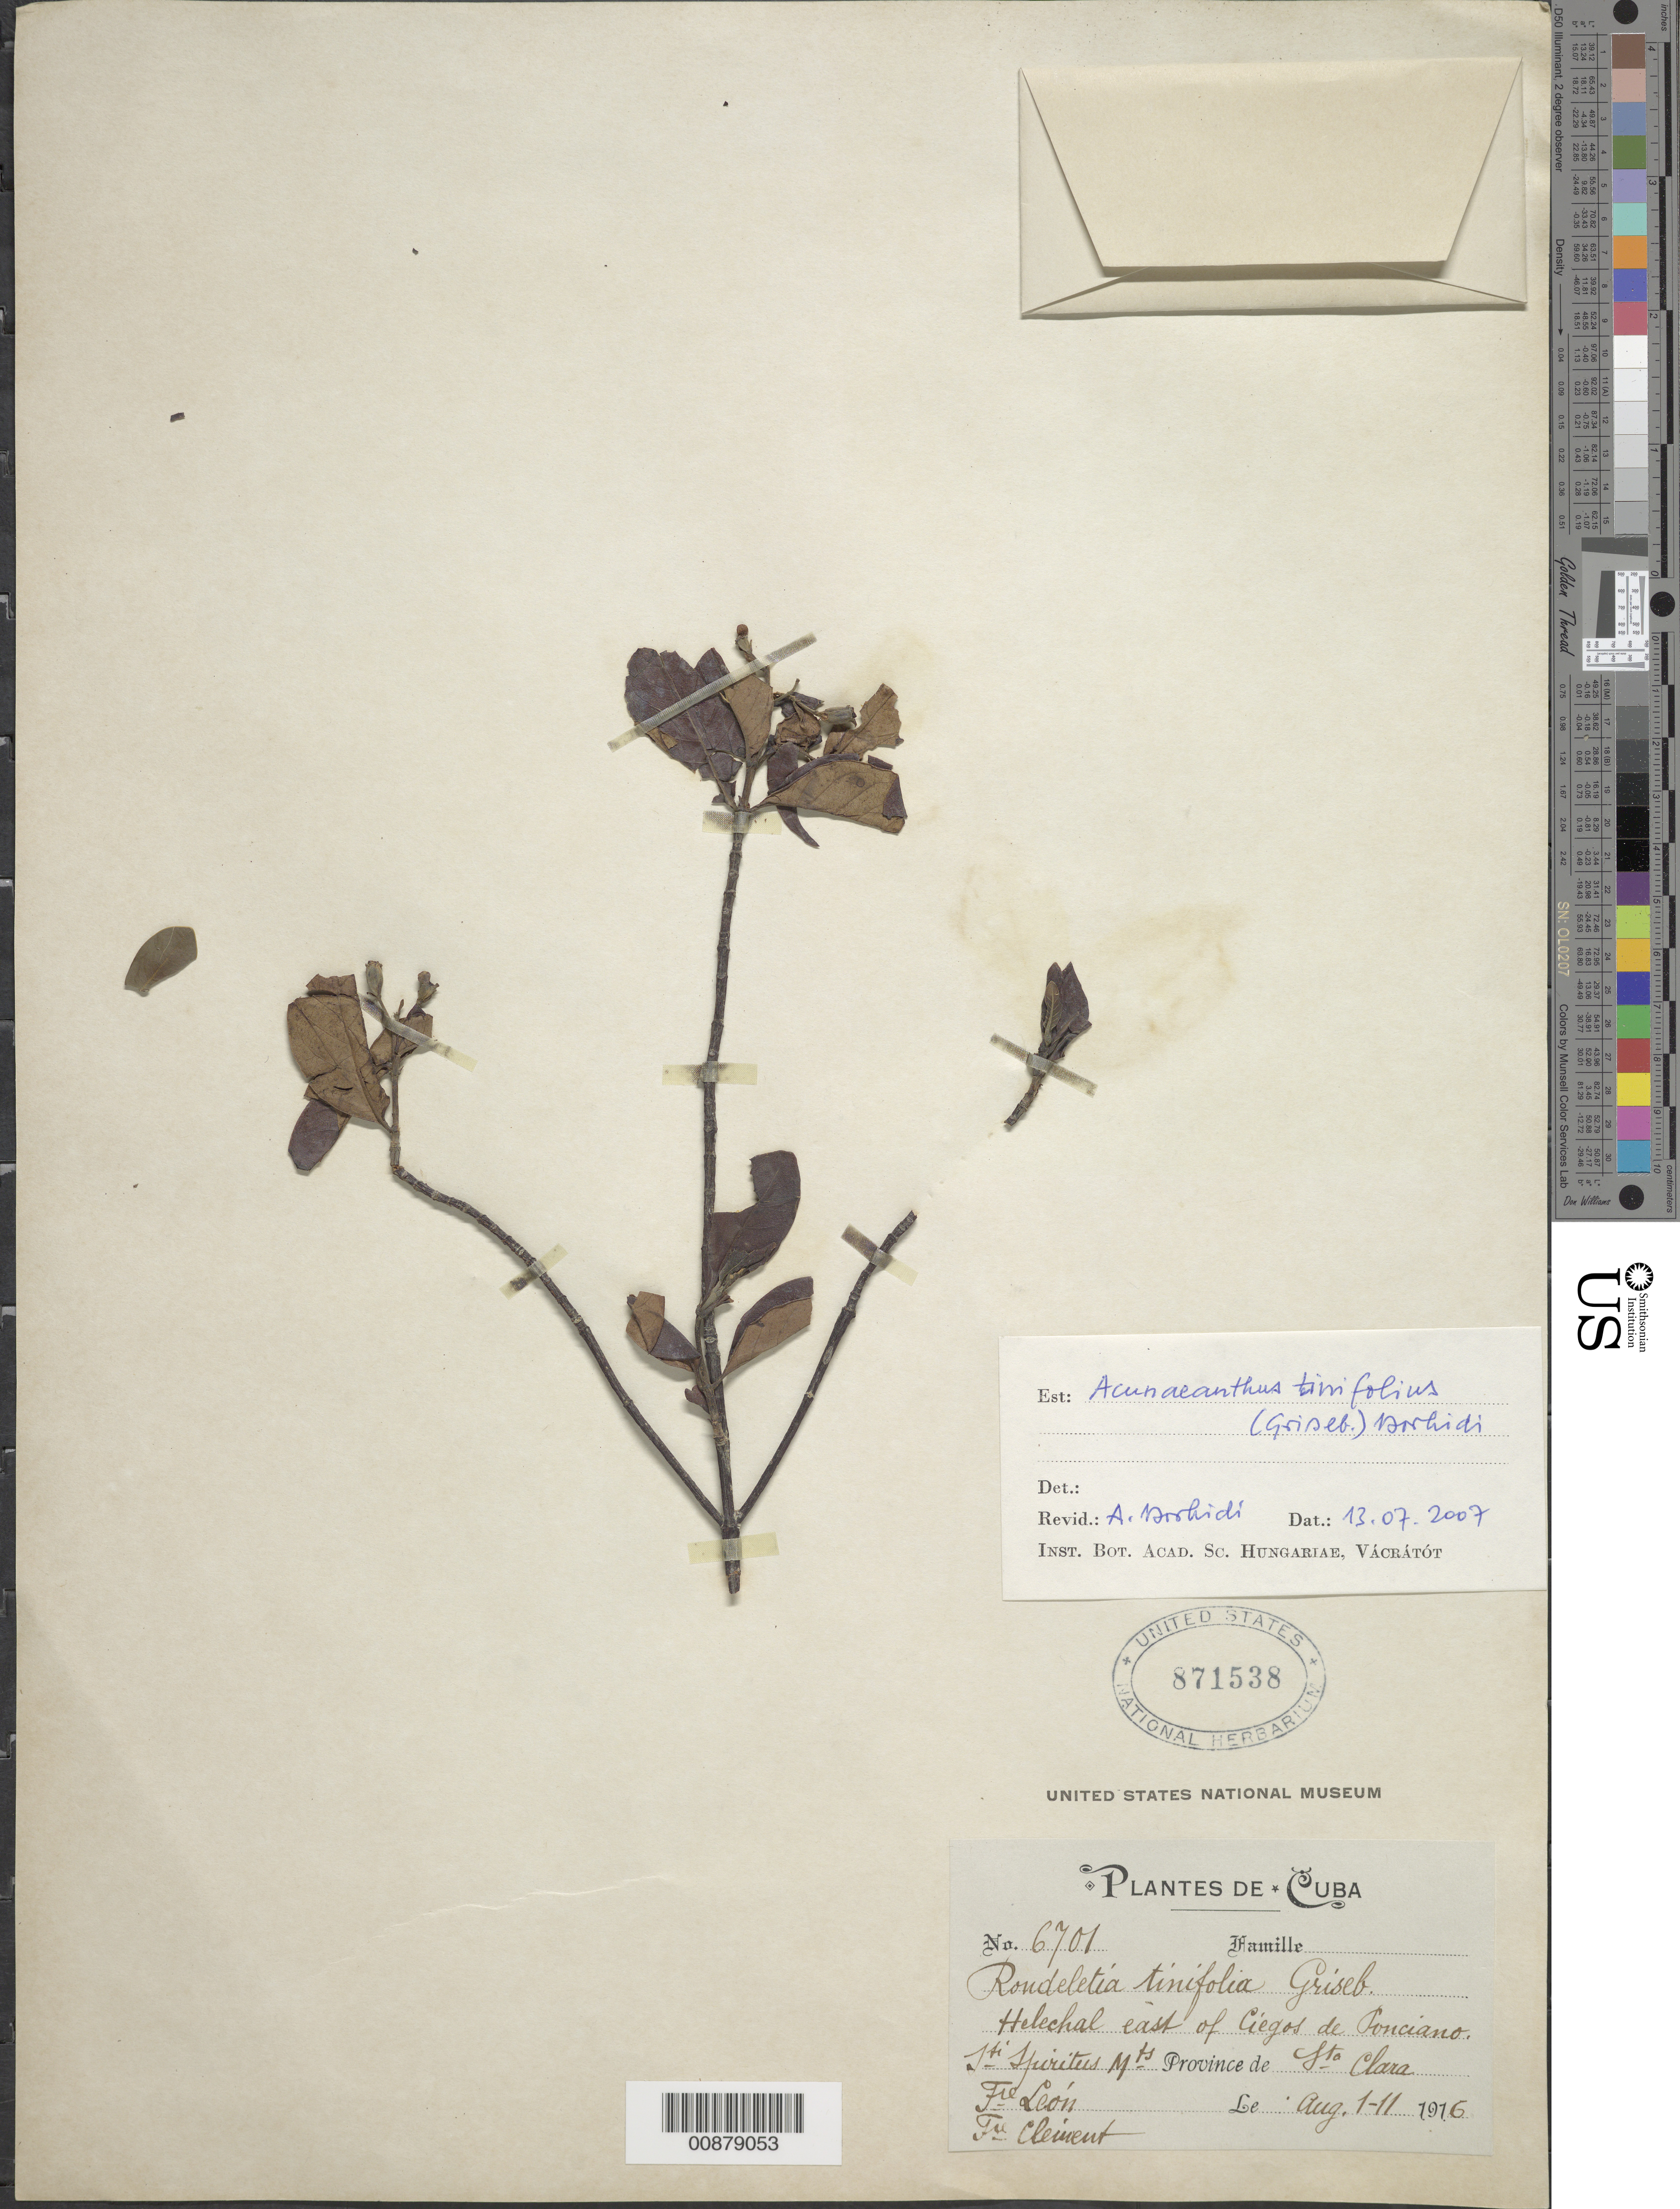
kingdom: Plantae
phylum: Tracheophyta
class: Magnoliopsida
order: Gentianales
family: Rubiaceae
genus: Acunaeanthus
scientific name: Acunaeanthus tinifolius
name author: (Griseb.) Borhidi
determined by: Borhidi, Attila L.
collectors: F. Leon & Bro. Clemente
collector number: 6701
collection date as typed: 01 Aug 1916 to 11 Aug 1916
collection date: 1916-08-01/1916-08-11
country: Cuba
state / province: Santa Clara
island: Cuba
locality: Helechal east of Ciegos de Ponciano, St Spiritus Mts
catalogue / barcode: US 871538